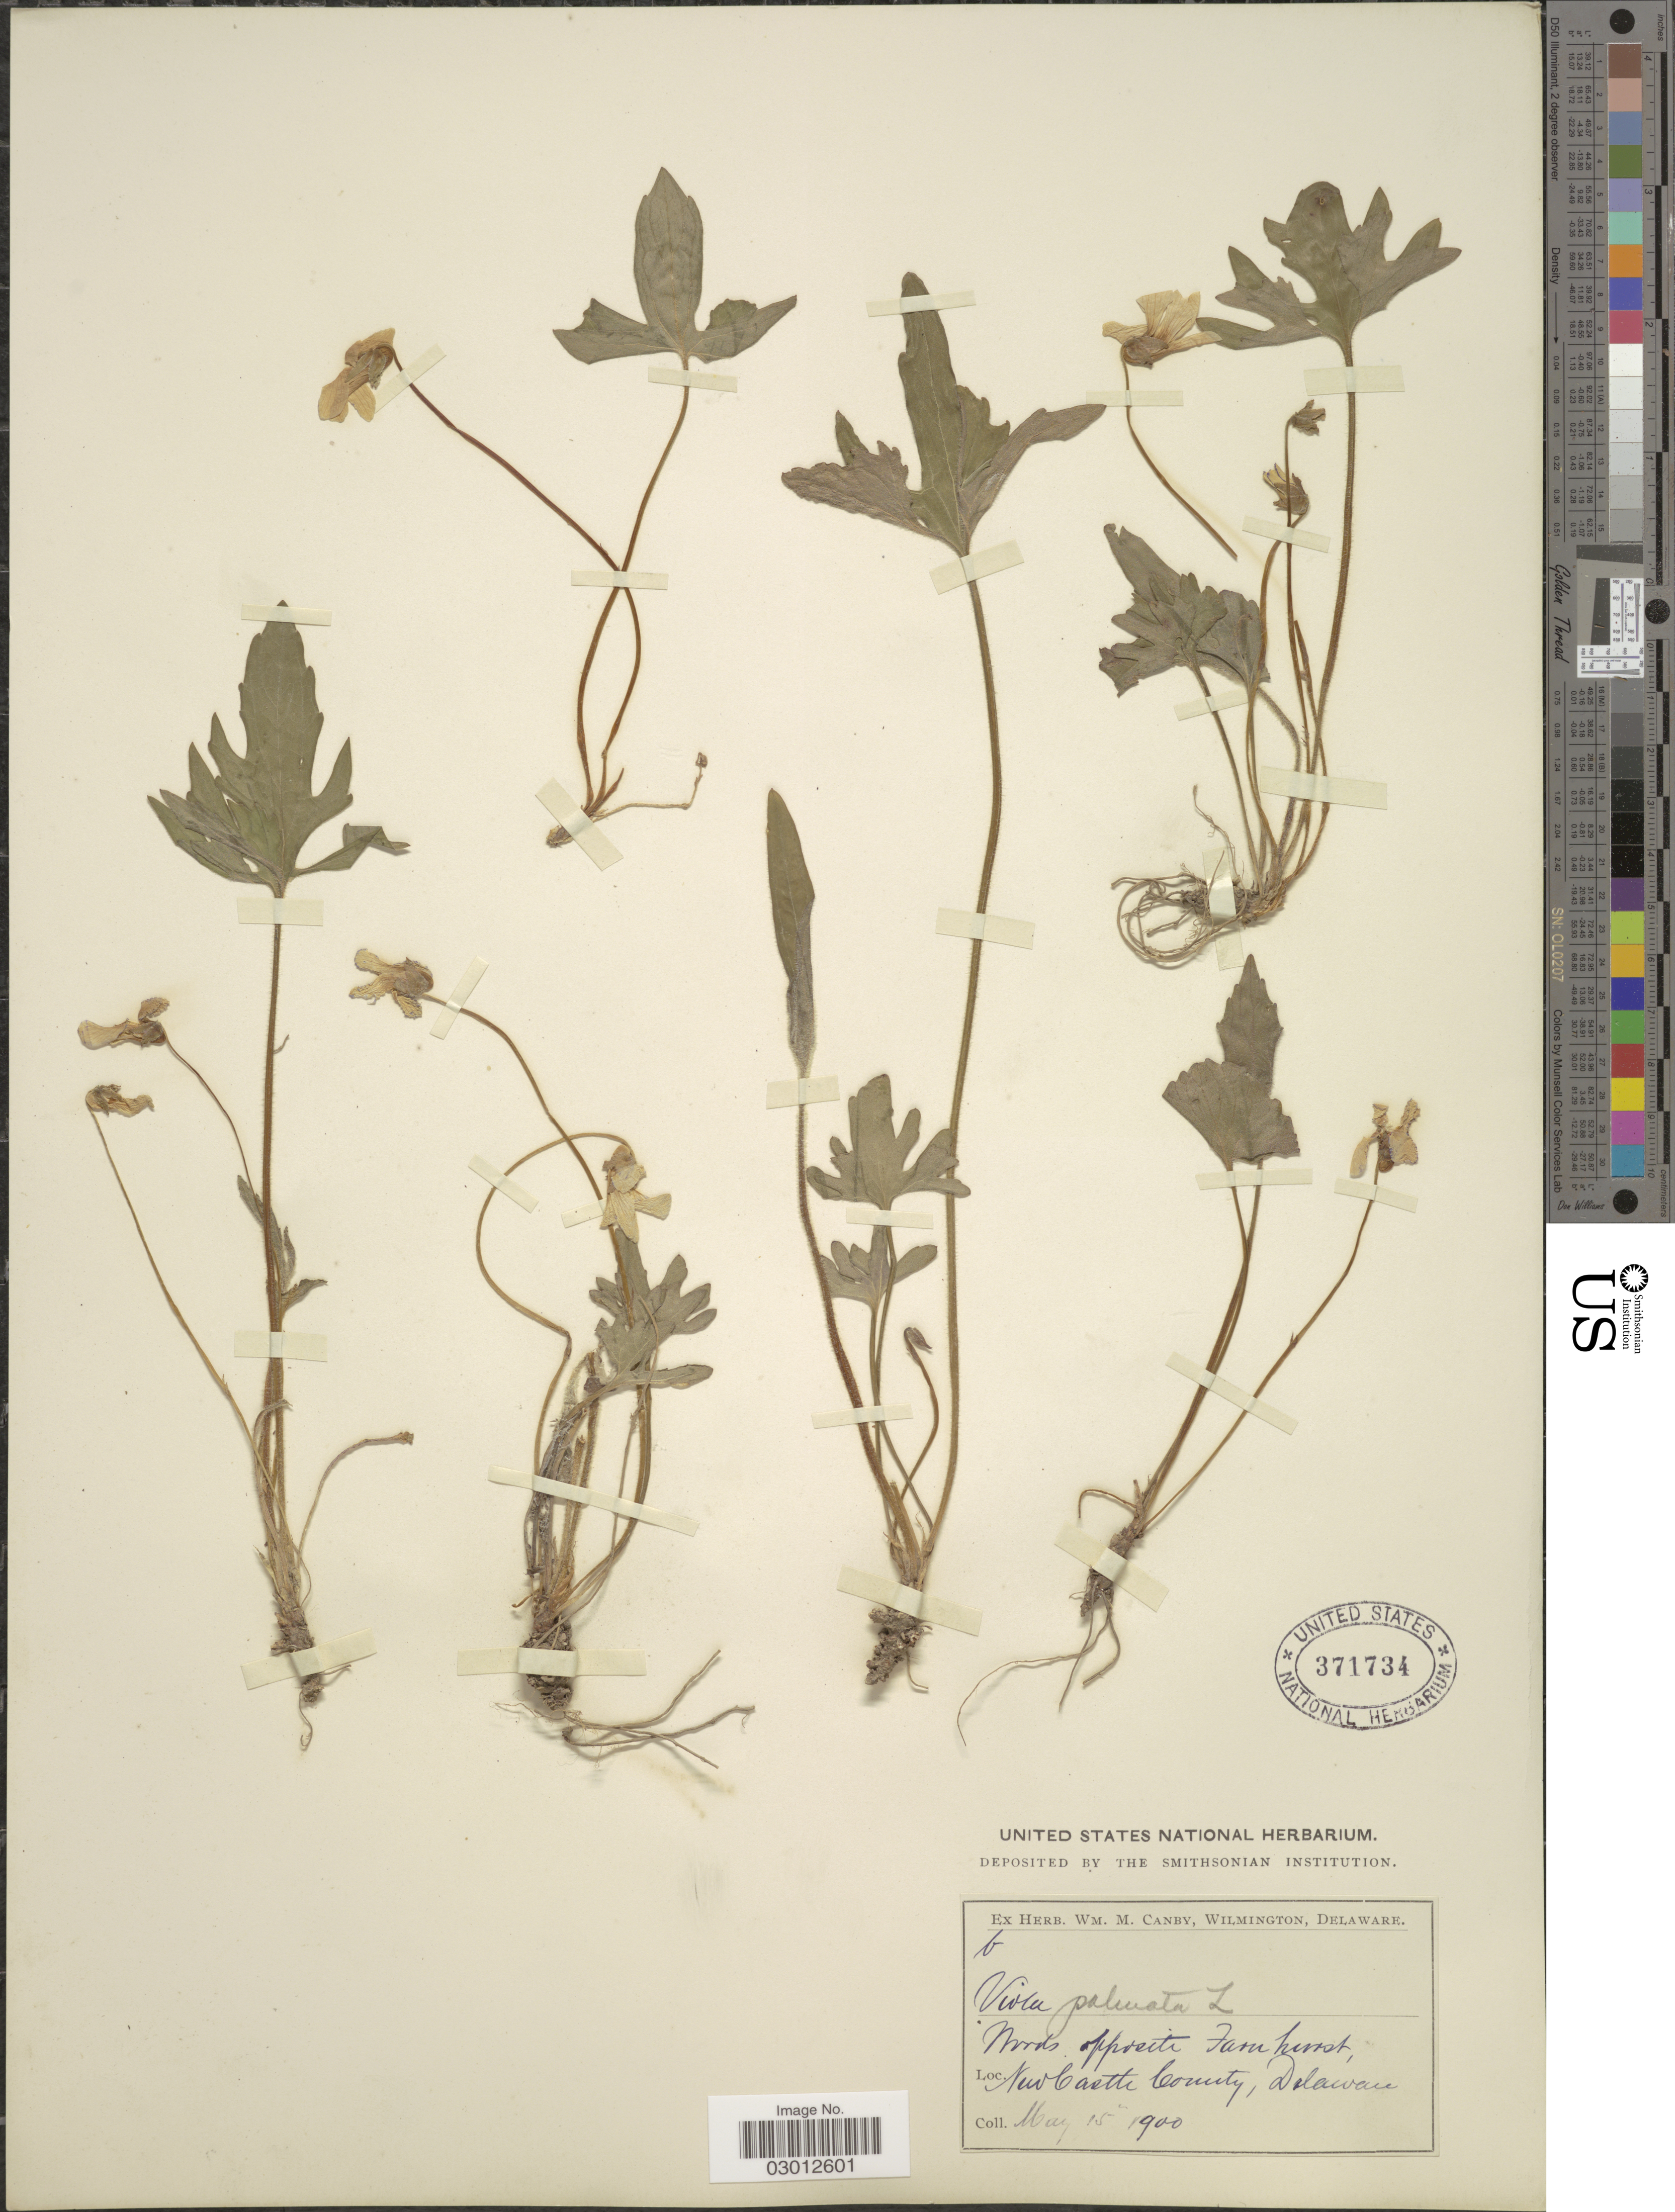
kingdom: Plantae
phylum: Tracheophyta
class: Magnoliopsida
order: Malpighiales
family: Violaceae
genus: Viola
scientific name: Viola palmata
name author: L.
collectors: ex herb. W.M. Canby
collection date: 1900-05-15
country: United States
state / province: Delaware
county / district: New Castle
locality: New Castle County.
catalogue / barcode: US 371734